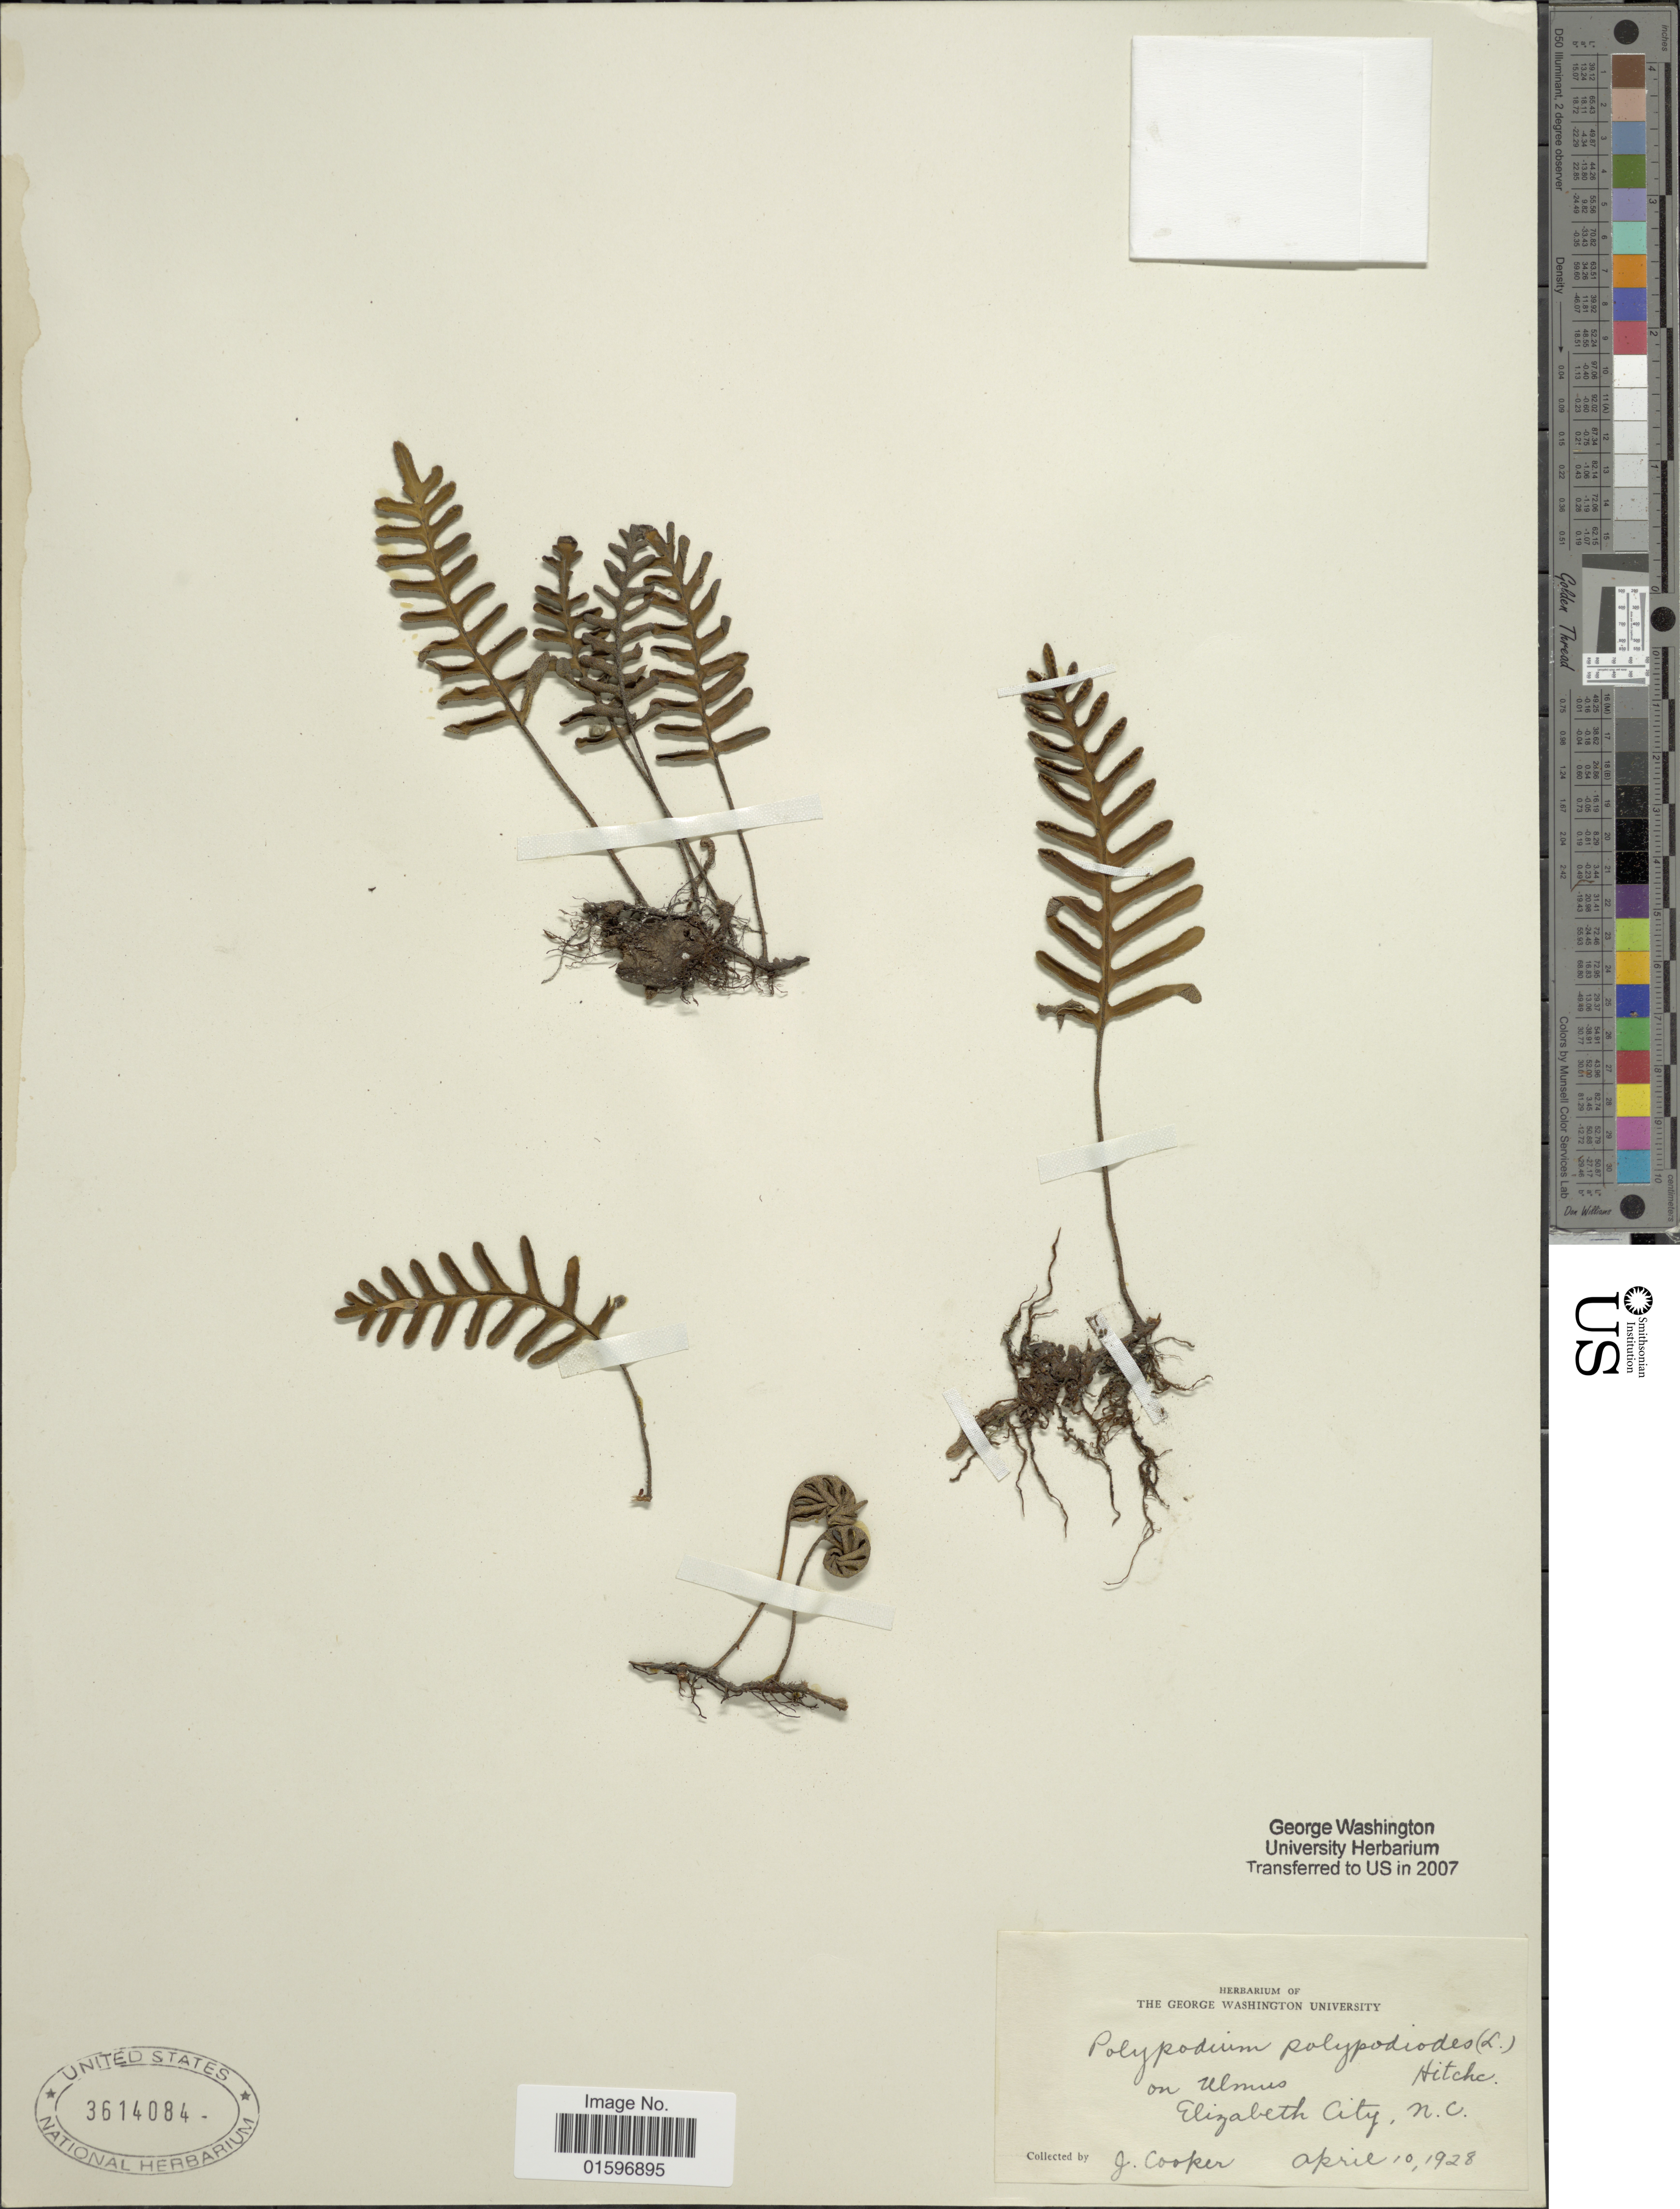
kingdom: Plantae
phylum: Tracheophyta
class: Polypodiopsida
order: Polypodiales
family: Polypodiaceae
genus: Pleopeltis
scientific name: Pleopeltis polypodioides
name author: (L.) E.G. Andrews & Windham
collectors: J. Cooper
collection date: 1928-04-10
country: United States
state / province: North Carolina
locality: Elizabeth City.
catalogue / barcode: US 3614084